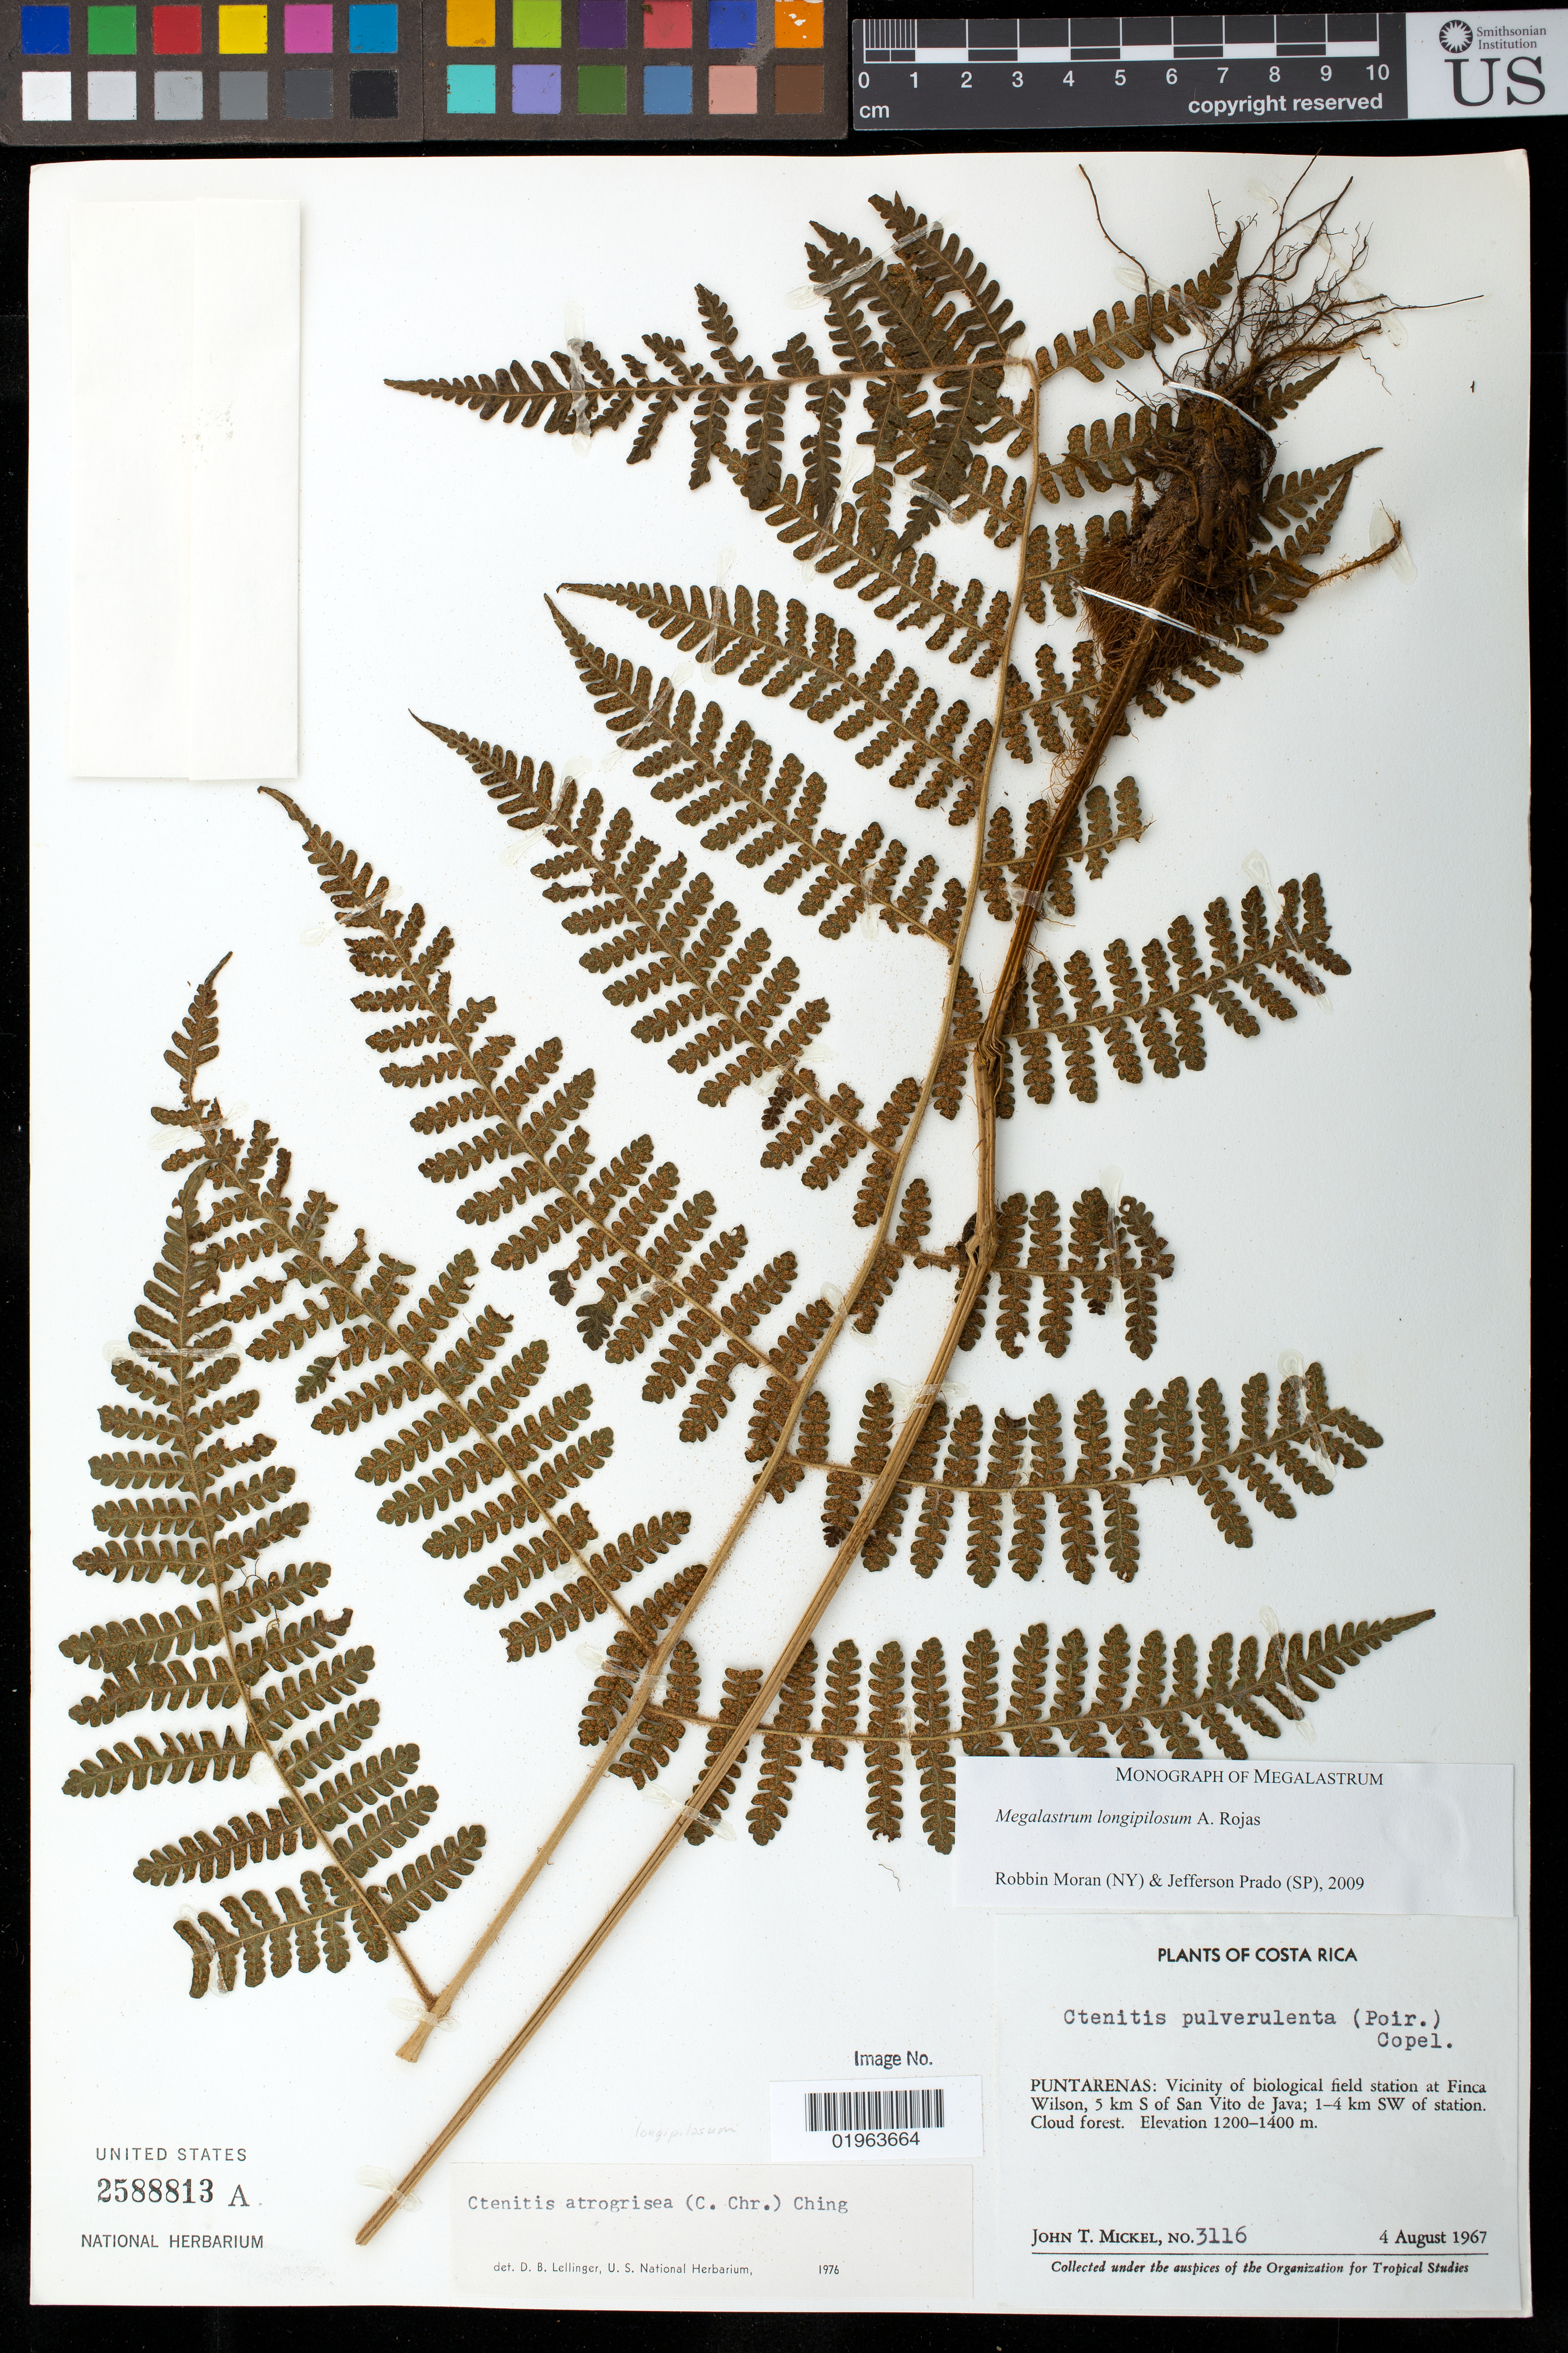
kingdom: Plantae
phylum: Tracheophyta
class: Polypodiopsida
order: Polypodiales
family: Dryopteridaceae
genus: Megalastrum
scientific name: Megalastrum longipilosum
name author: A. Rojas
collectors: J. T. Mickel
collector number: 3116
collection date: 1967-08-04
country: Costa Rica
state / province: Puntarenas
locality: Puntarensas: vicinity of biological field station at Finca Wilson 5 km S of San Vito de Java 1-4km SW of station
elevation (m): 1200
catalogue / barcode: US 2588813